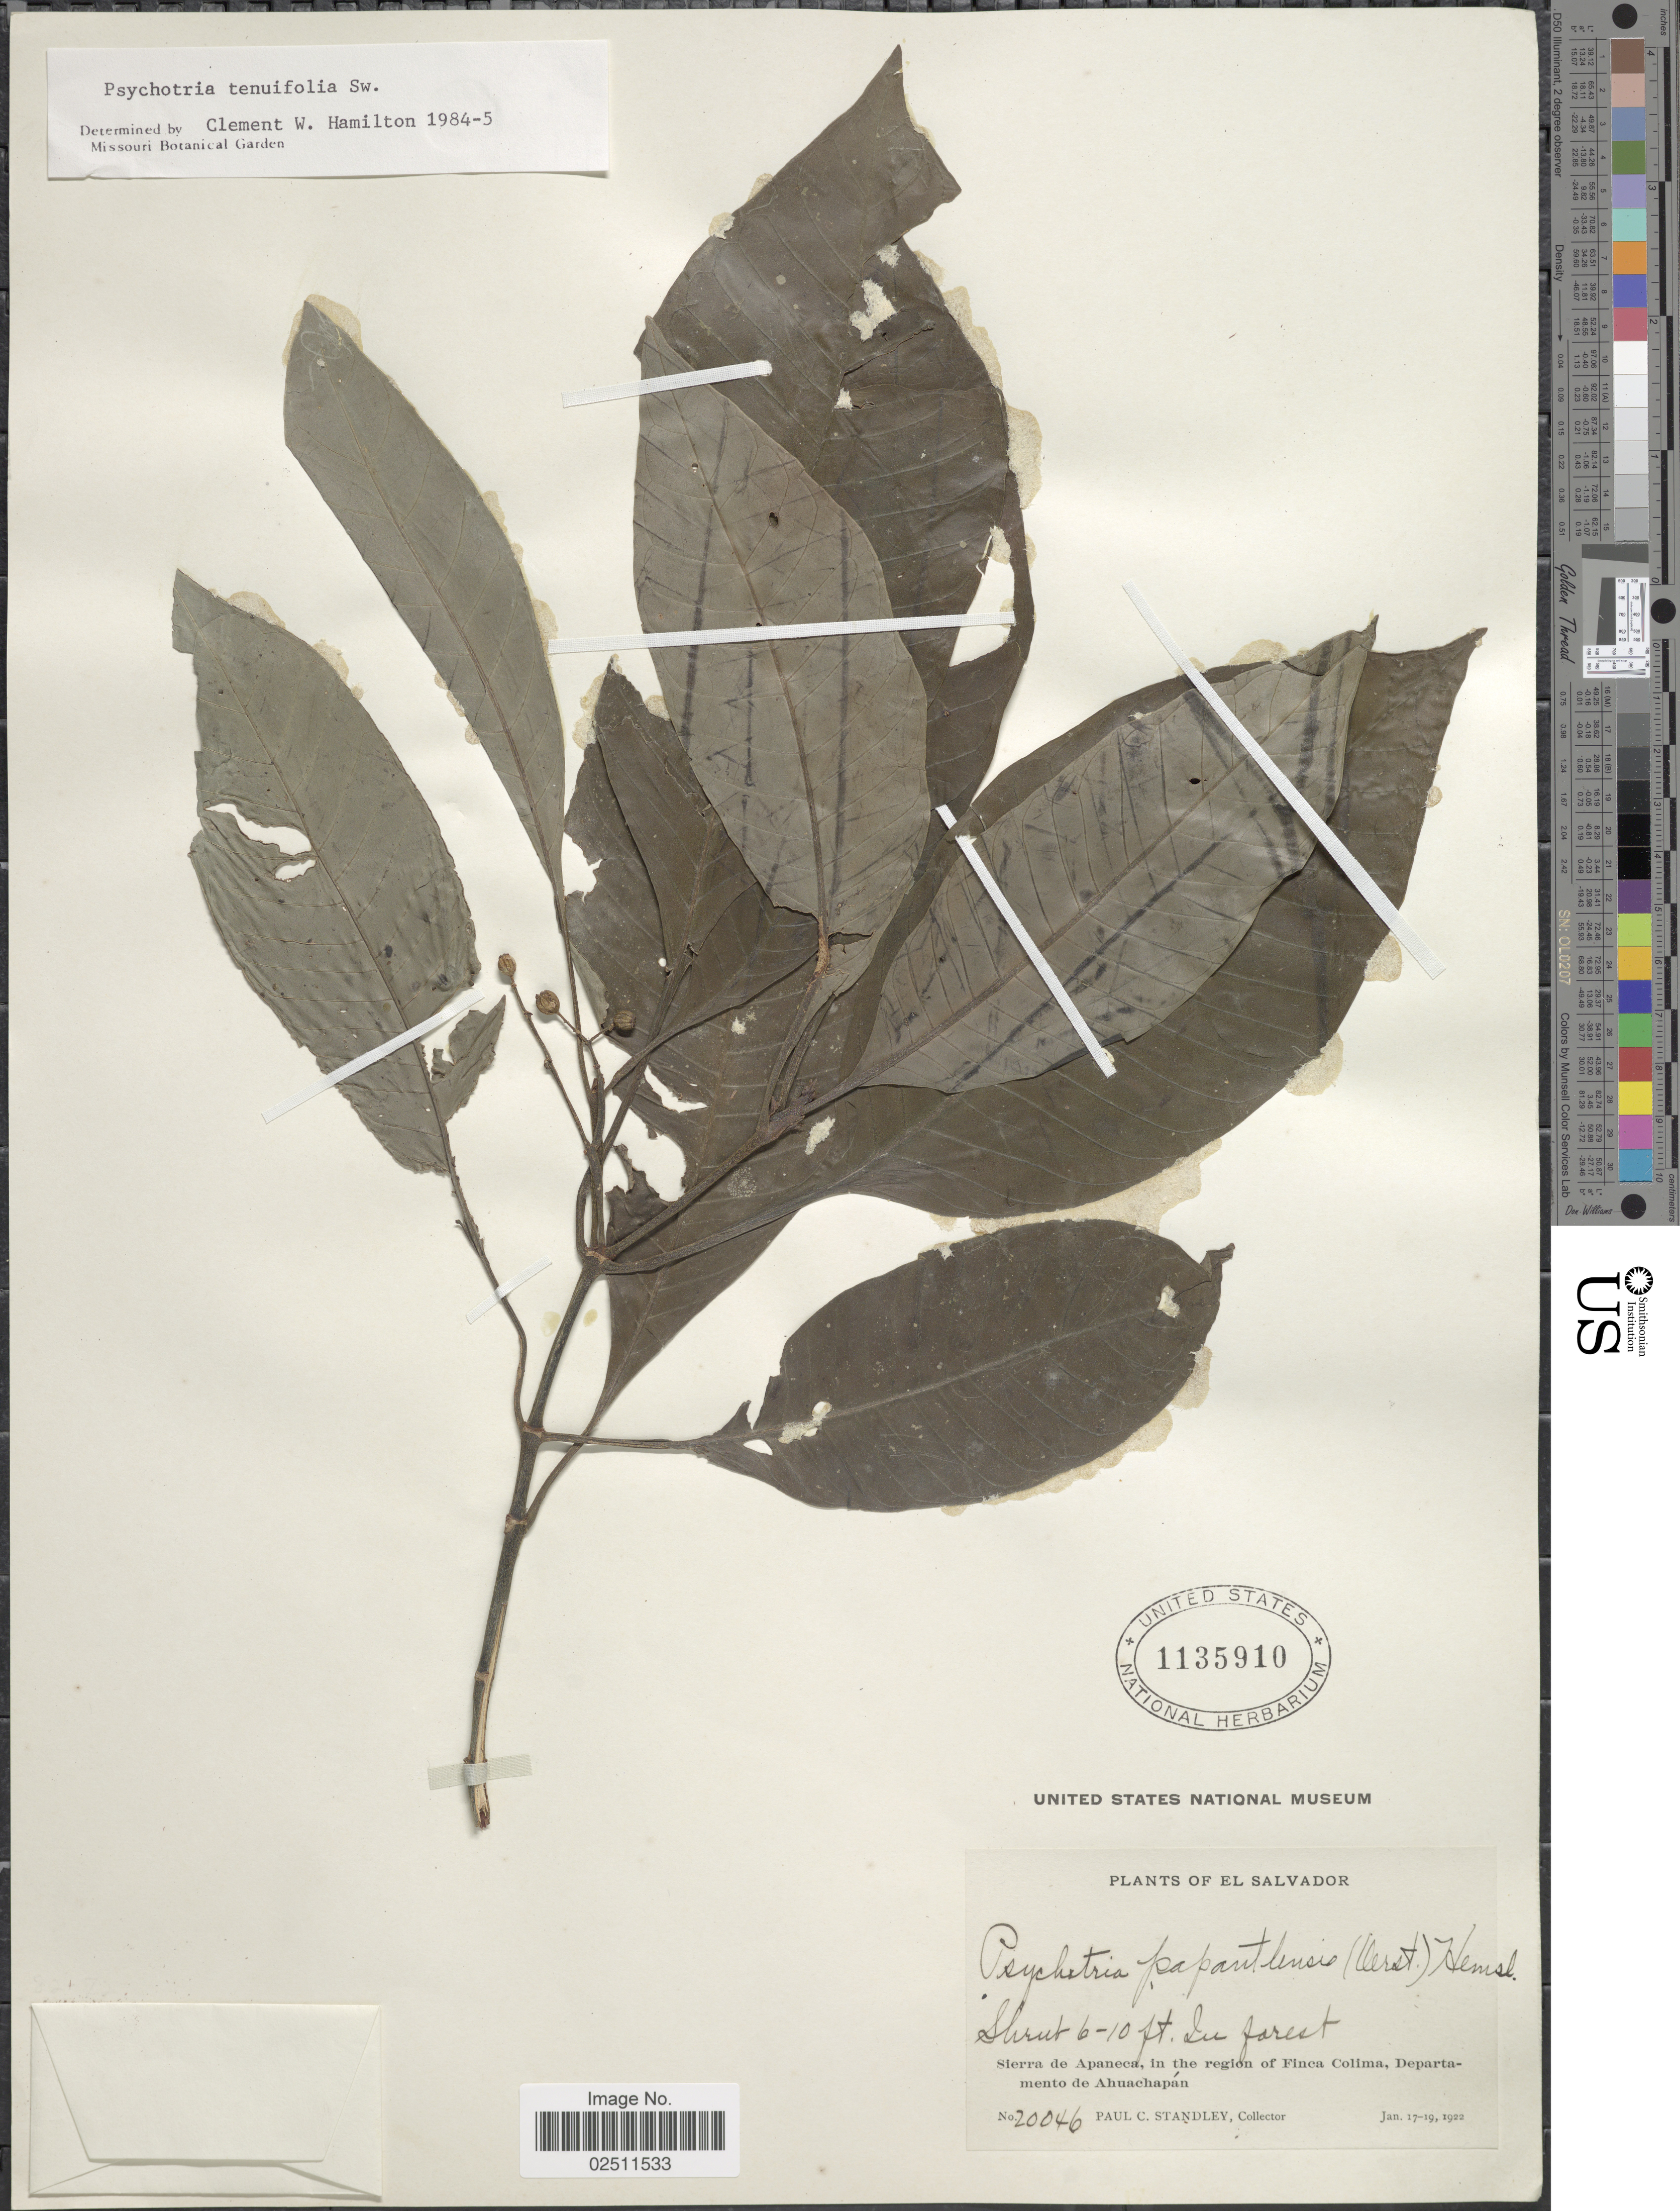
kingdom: Plantae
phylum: Tracheophyta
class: Magnoliopsida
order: Gentianales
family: Rubiaceae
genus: Psychotria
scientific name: Psychotria tenuifolia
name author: Sw.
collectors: P. C. Standley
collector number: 20046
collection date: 1922-01-17/1922-01-19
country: El Salvador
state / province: Ahuachapan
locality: Sierra de Apaneca, in the region of Finca Colima, Departamento de Ahuachapan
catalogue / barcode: US 1135910